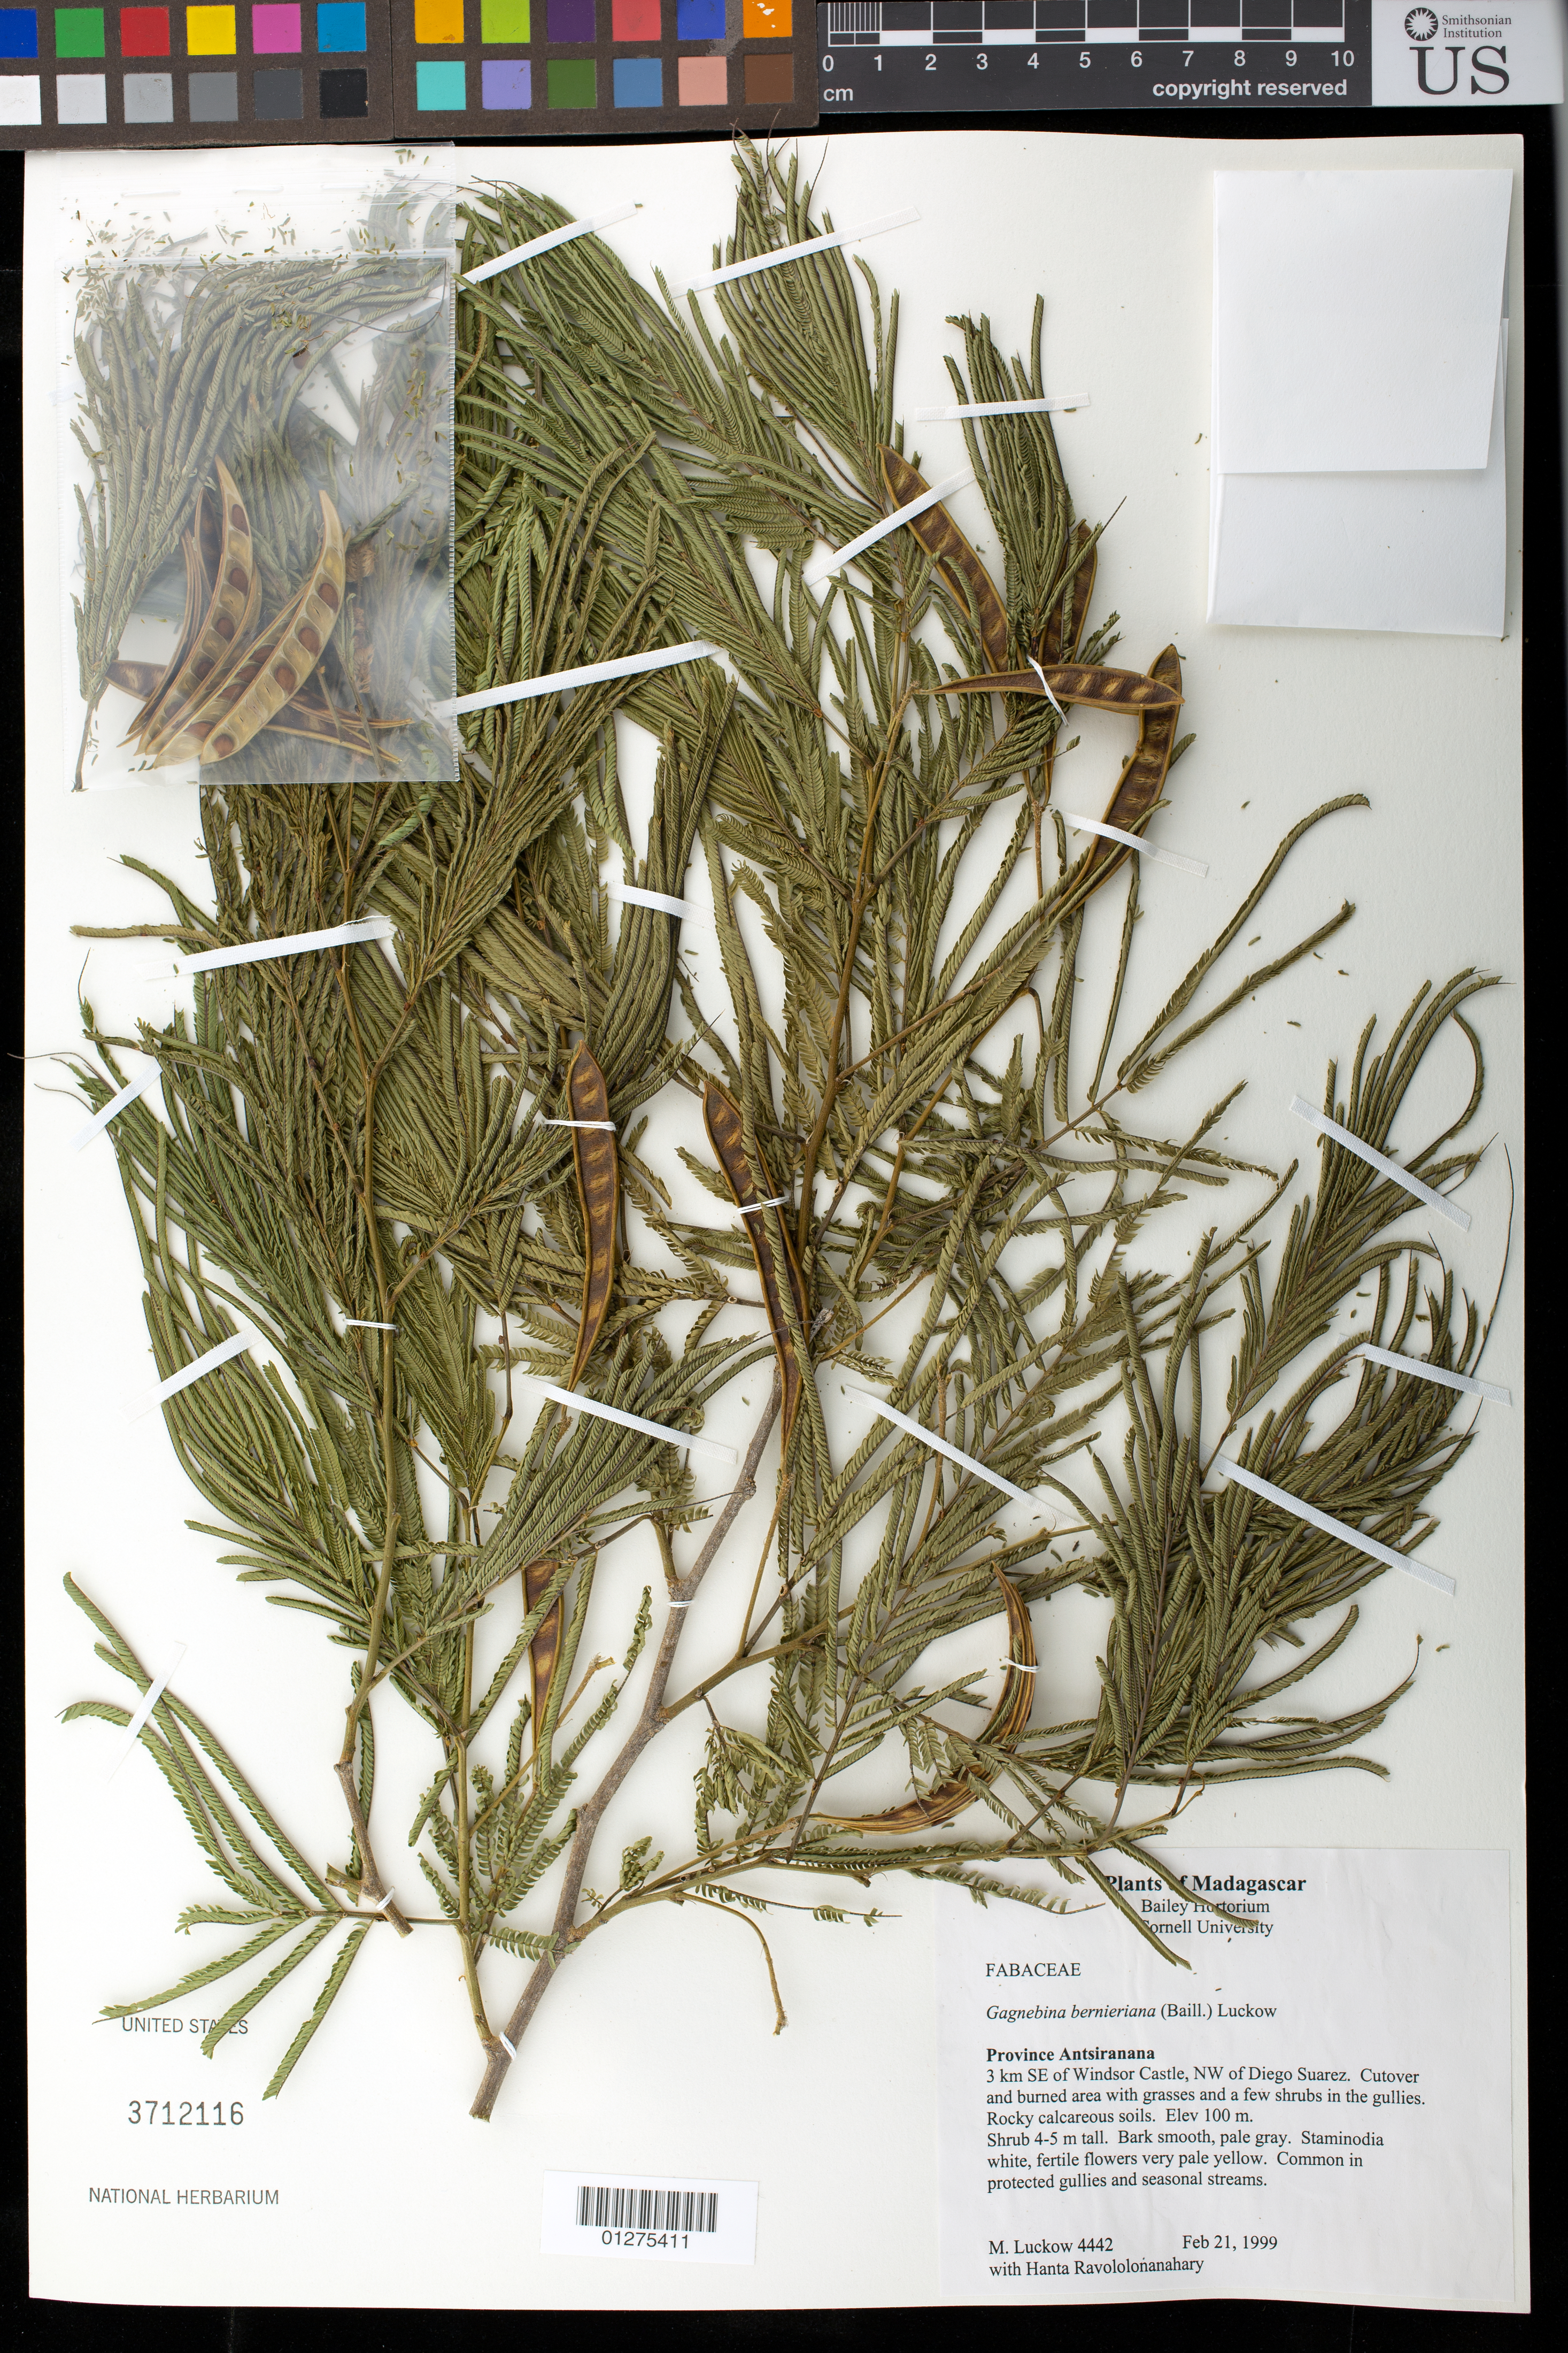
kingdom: Plantae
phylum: Tracheophyta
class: Magnoliopsida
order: Fabales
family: Fabaceae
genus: Gagnebina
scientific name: Gagnebina bernieriana (Baill.) Luckow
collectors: M. A. Luckow & H. Ravololonanahary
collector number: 4442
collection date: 1999-02-21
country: Madagascar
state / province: Diana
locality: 3 km SE of Windsor Castle, NW of Diego Suarez. Cutover and burned area with grasses and a few shrubs in the gullies. Rocky calcareous soils. Elev. 100m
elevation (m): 100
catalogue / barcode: US 3712116